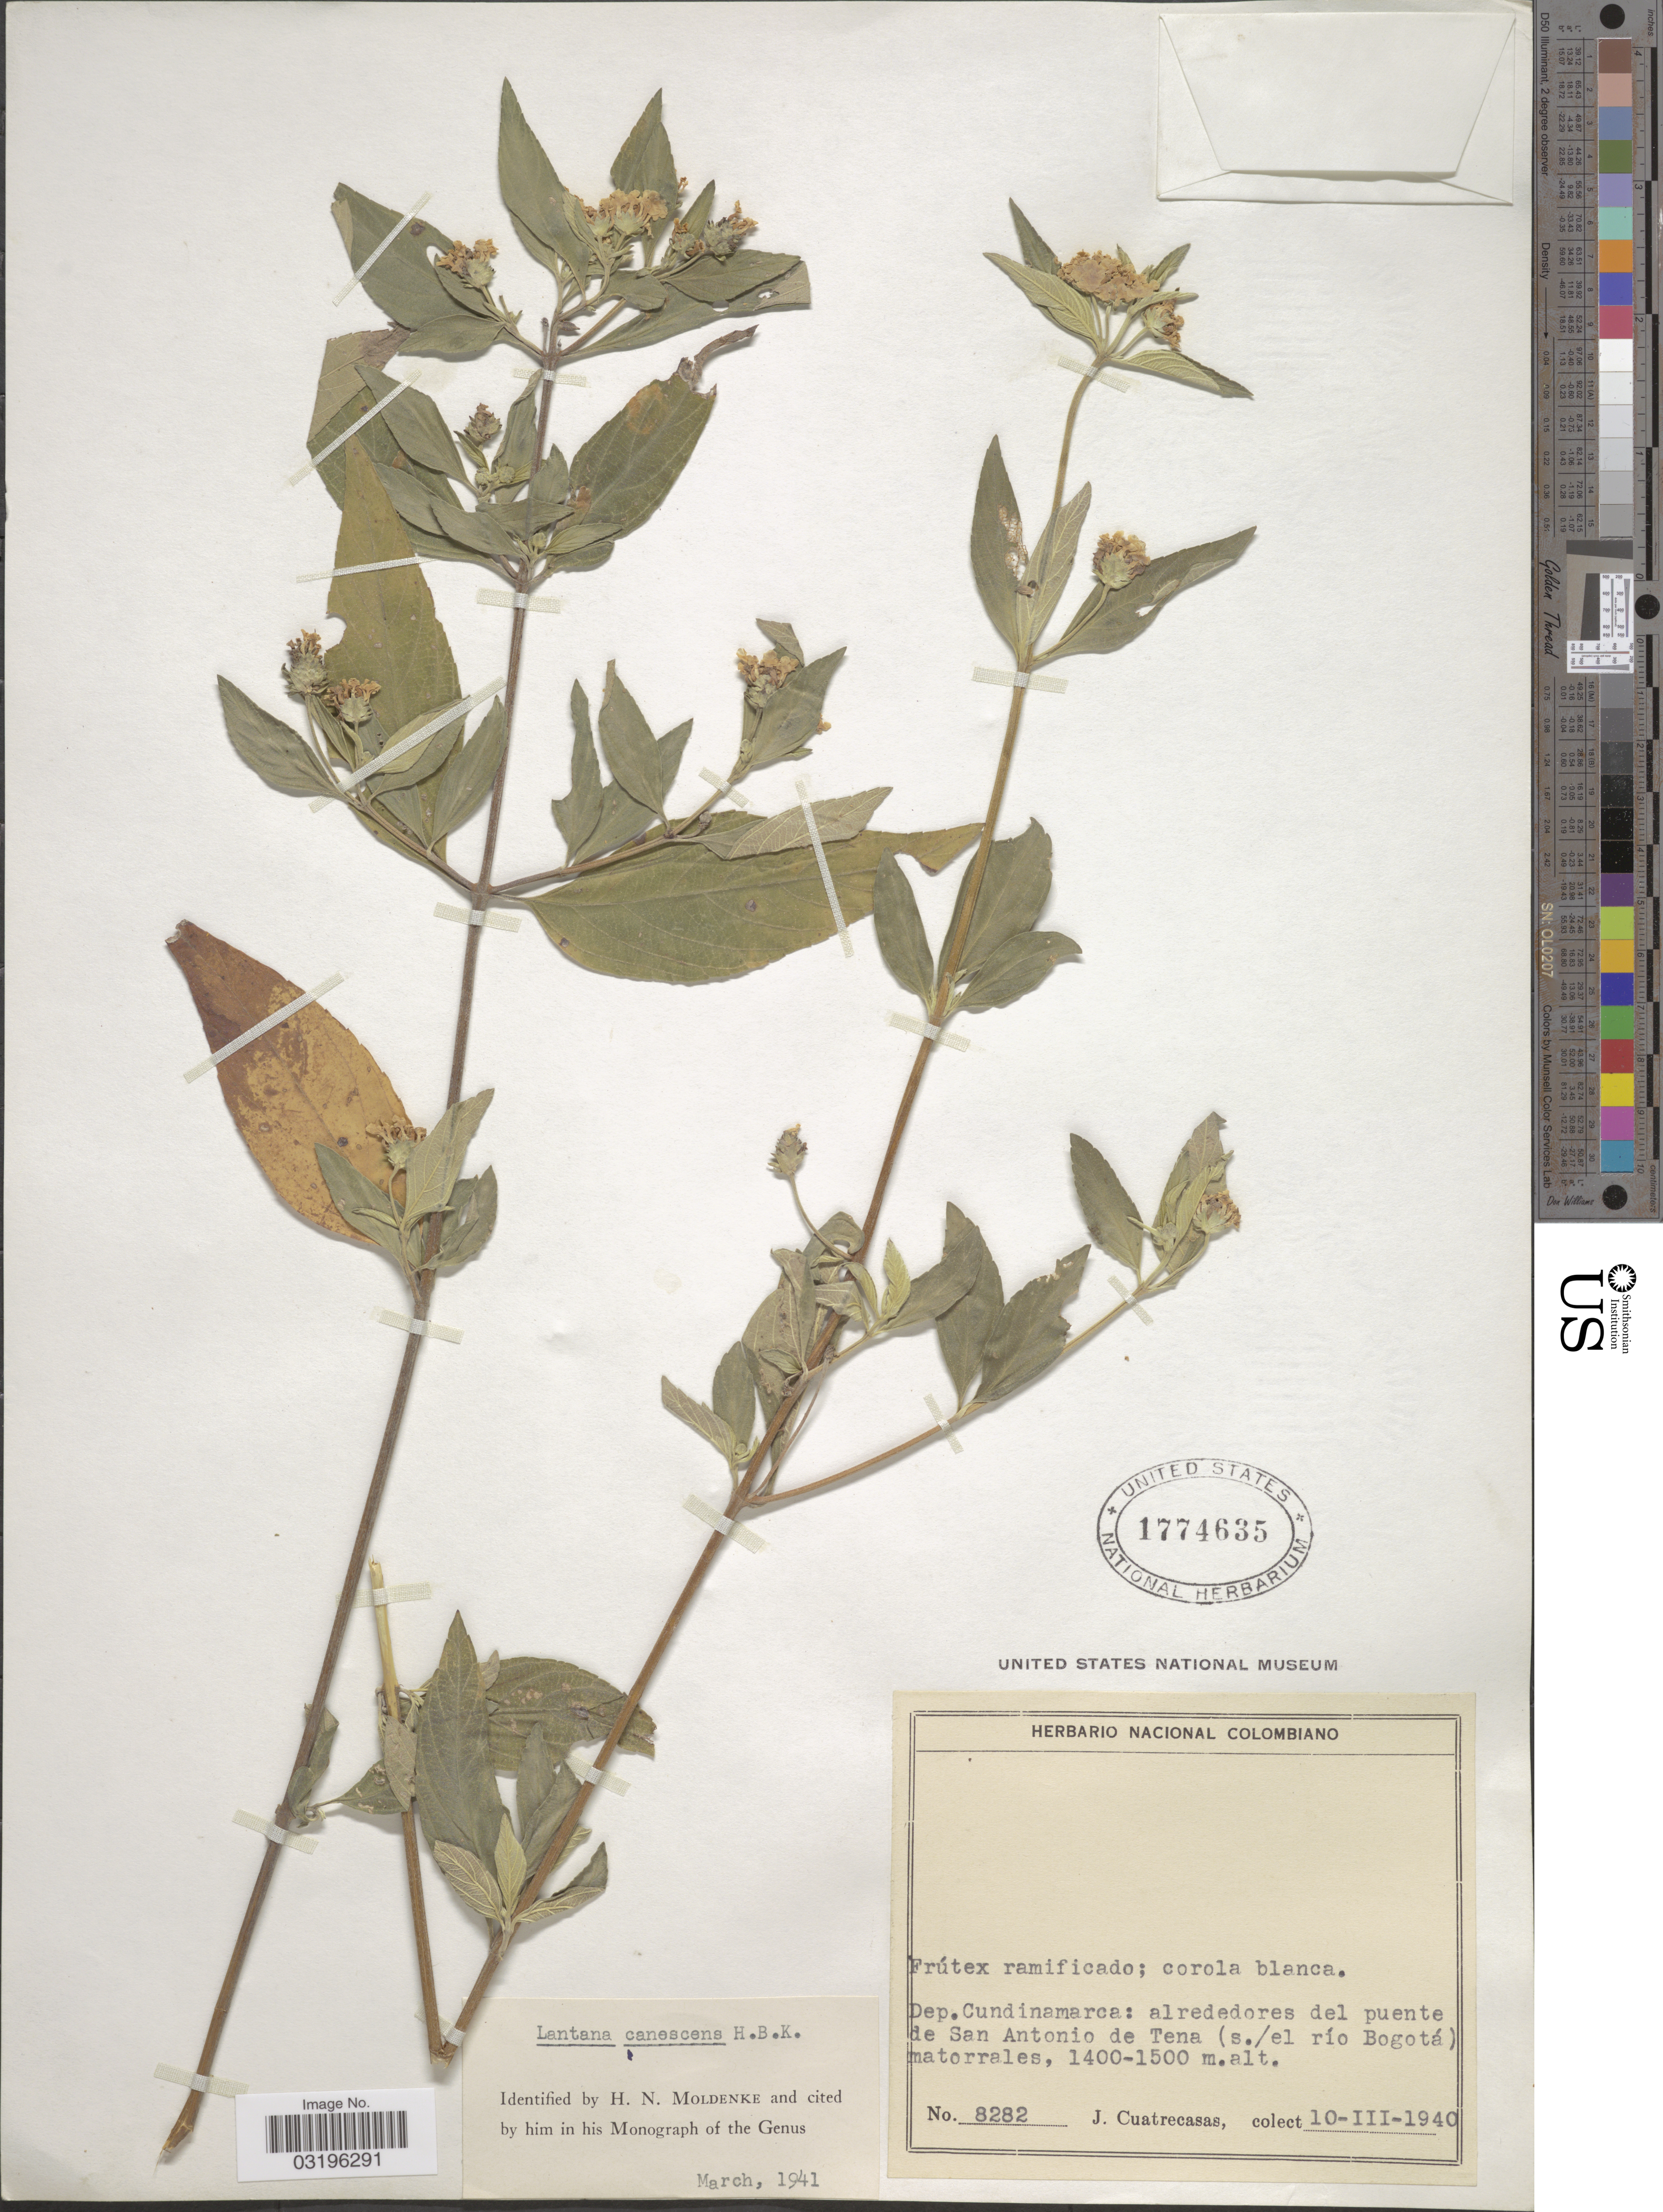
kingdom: Plantae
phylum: Tracheophyta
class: Magnoliopsida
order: Lamiales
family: Verbenaceae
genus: Lantana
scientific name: Lantana canescens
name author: Kunth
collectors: J. Cuatrecasas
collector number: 8282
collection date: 1940-03-10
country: Colombia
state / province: Cundinamarca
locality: Dep. Cundinamarca: alrededores del puente de San Antonio de Tena (s./el río Bogotá) matorrales.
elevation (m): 1400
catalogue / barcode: US 1774635